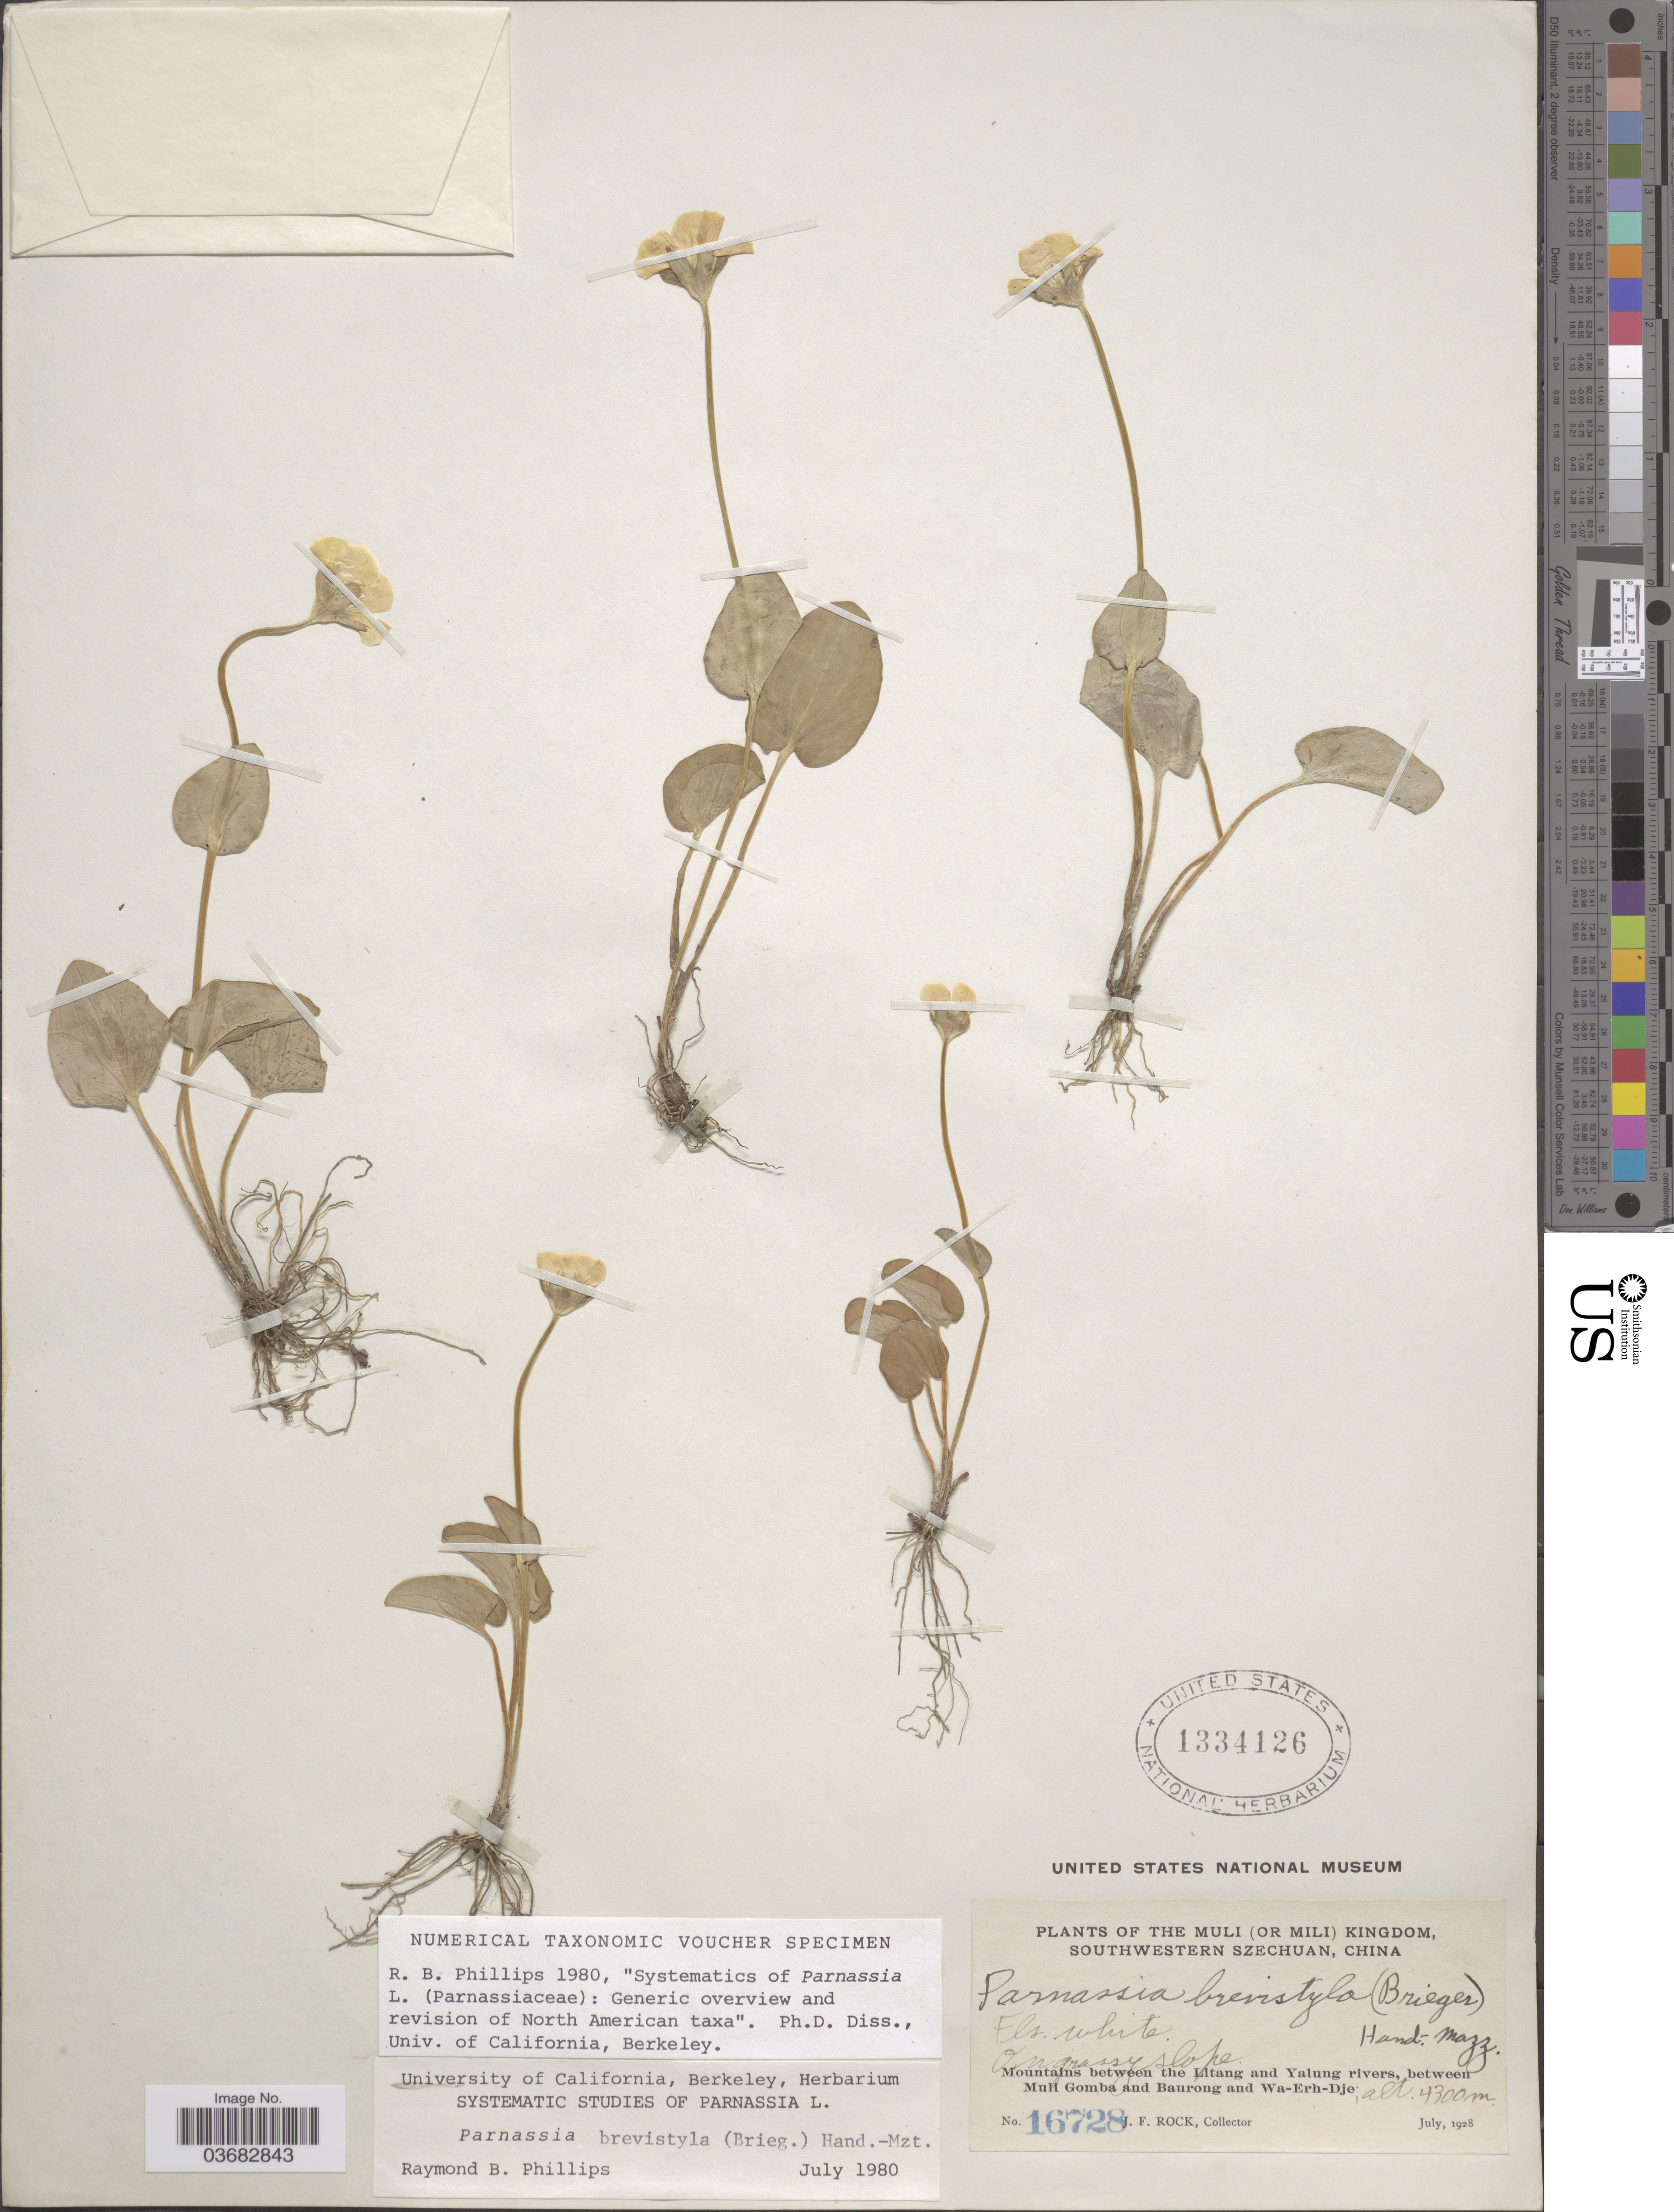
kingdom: Plantae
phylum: Tracheophyta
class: Magnoliopsida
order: Celastrales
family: Parnassiaceae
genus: Parnassia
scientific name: Parnassia brevistyla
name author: (Brieger) Hand.-Mazz.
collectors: J. Rock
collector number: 16728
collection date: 1928-07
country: China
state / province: Sichuan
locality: Muli (or Mili) Kingdom, Southwestern Szechuan. On grassy slope. Mountains between the Litang and Yalung rivers, between Muli Gomba and Baurong and Wa-Erh-Dje.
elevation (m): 4300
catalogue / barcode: US 1334126